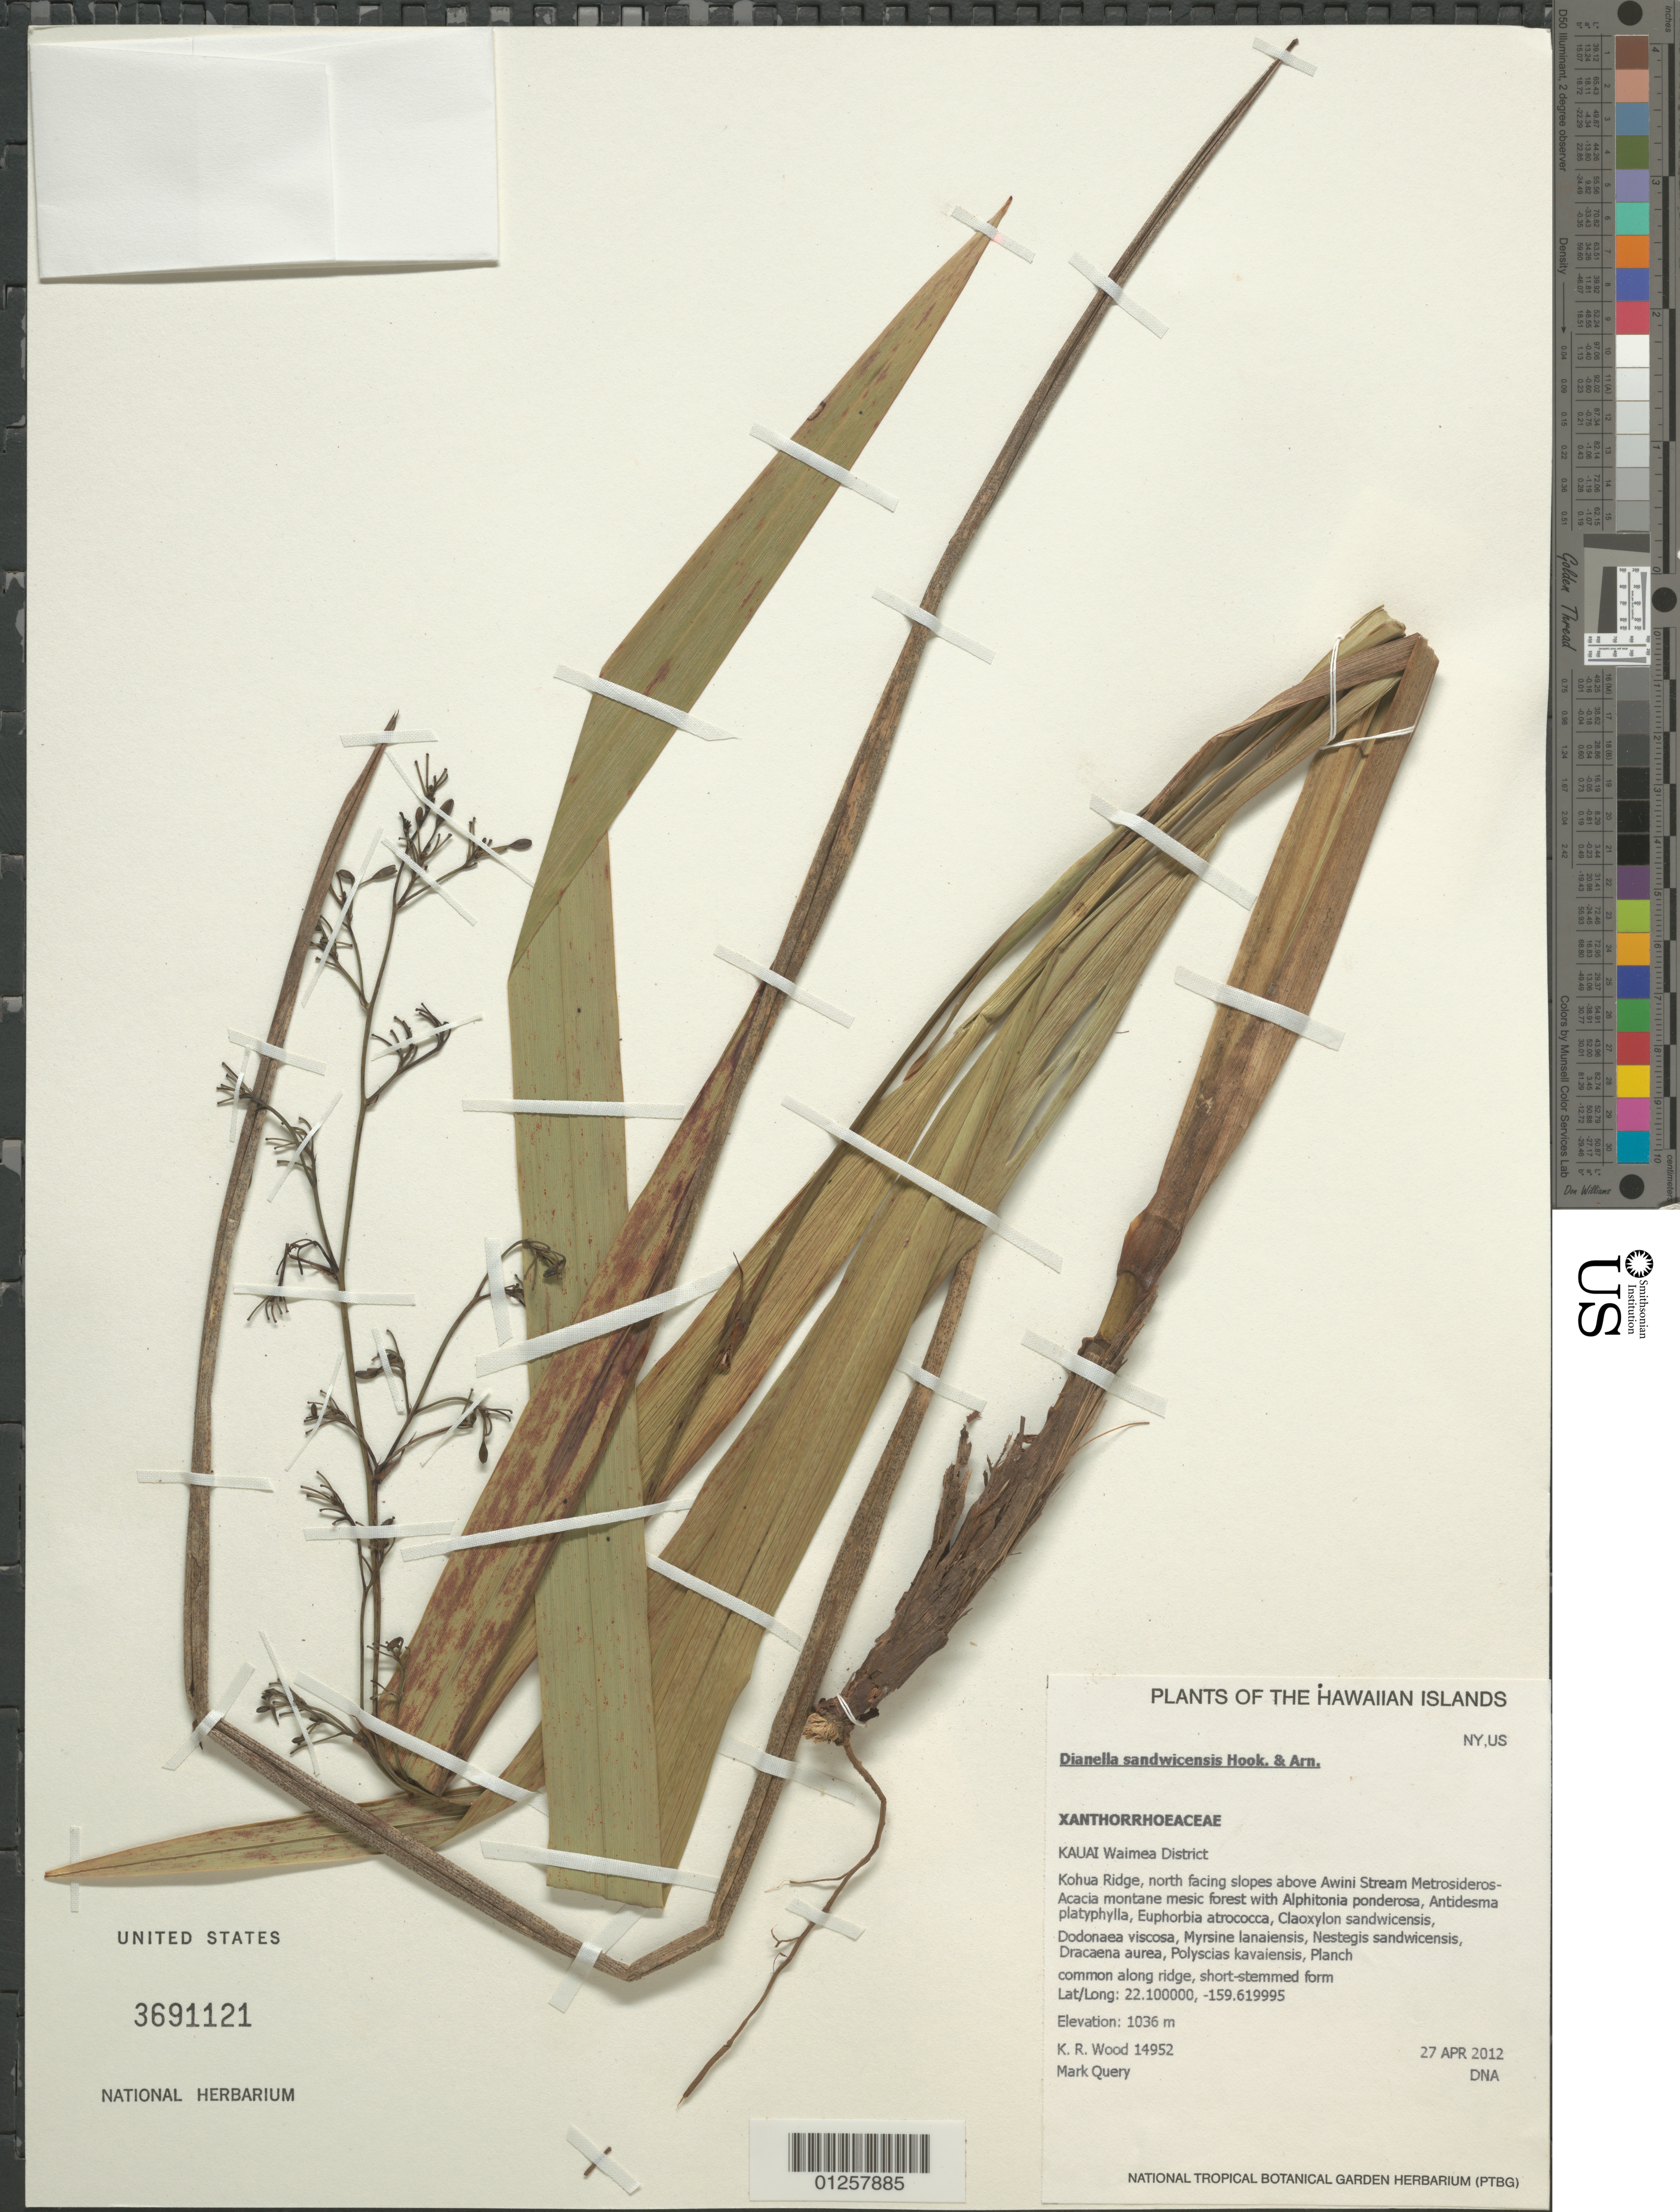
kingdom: Plantae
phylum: Tracheophyta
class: Liliopsida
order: Asparagales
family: Asphodelaceae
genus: Dianella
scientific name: Dianella sandwicensis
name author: Hook. & Arn.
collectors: K. R. Wood & M. Query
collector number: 14952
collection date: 2012-04-27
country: United States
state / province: Hawaii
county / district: Kauai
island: Kaua'i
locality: Waimea District, Kohua Ridge, north facing slopes above Awini Stream.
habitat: Montane mesic forest, common along ridge.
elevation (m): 1036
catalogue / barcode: US 3691121